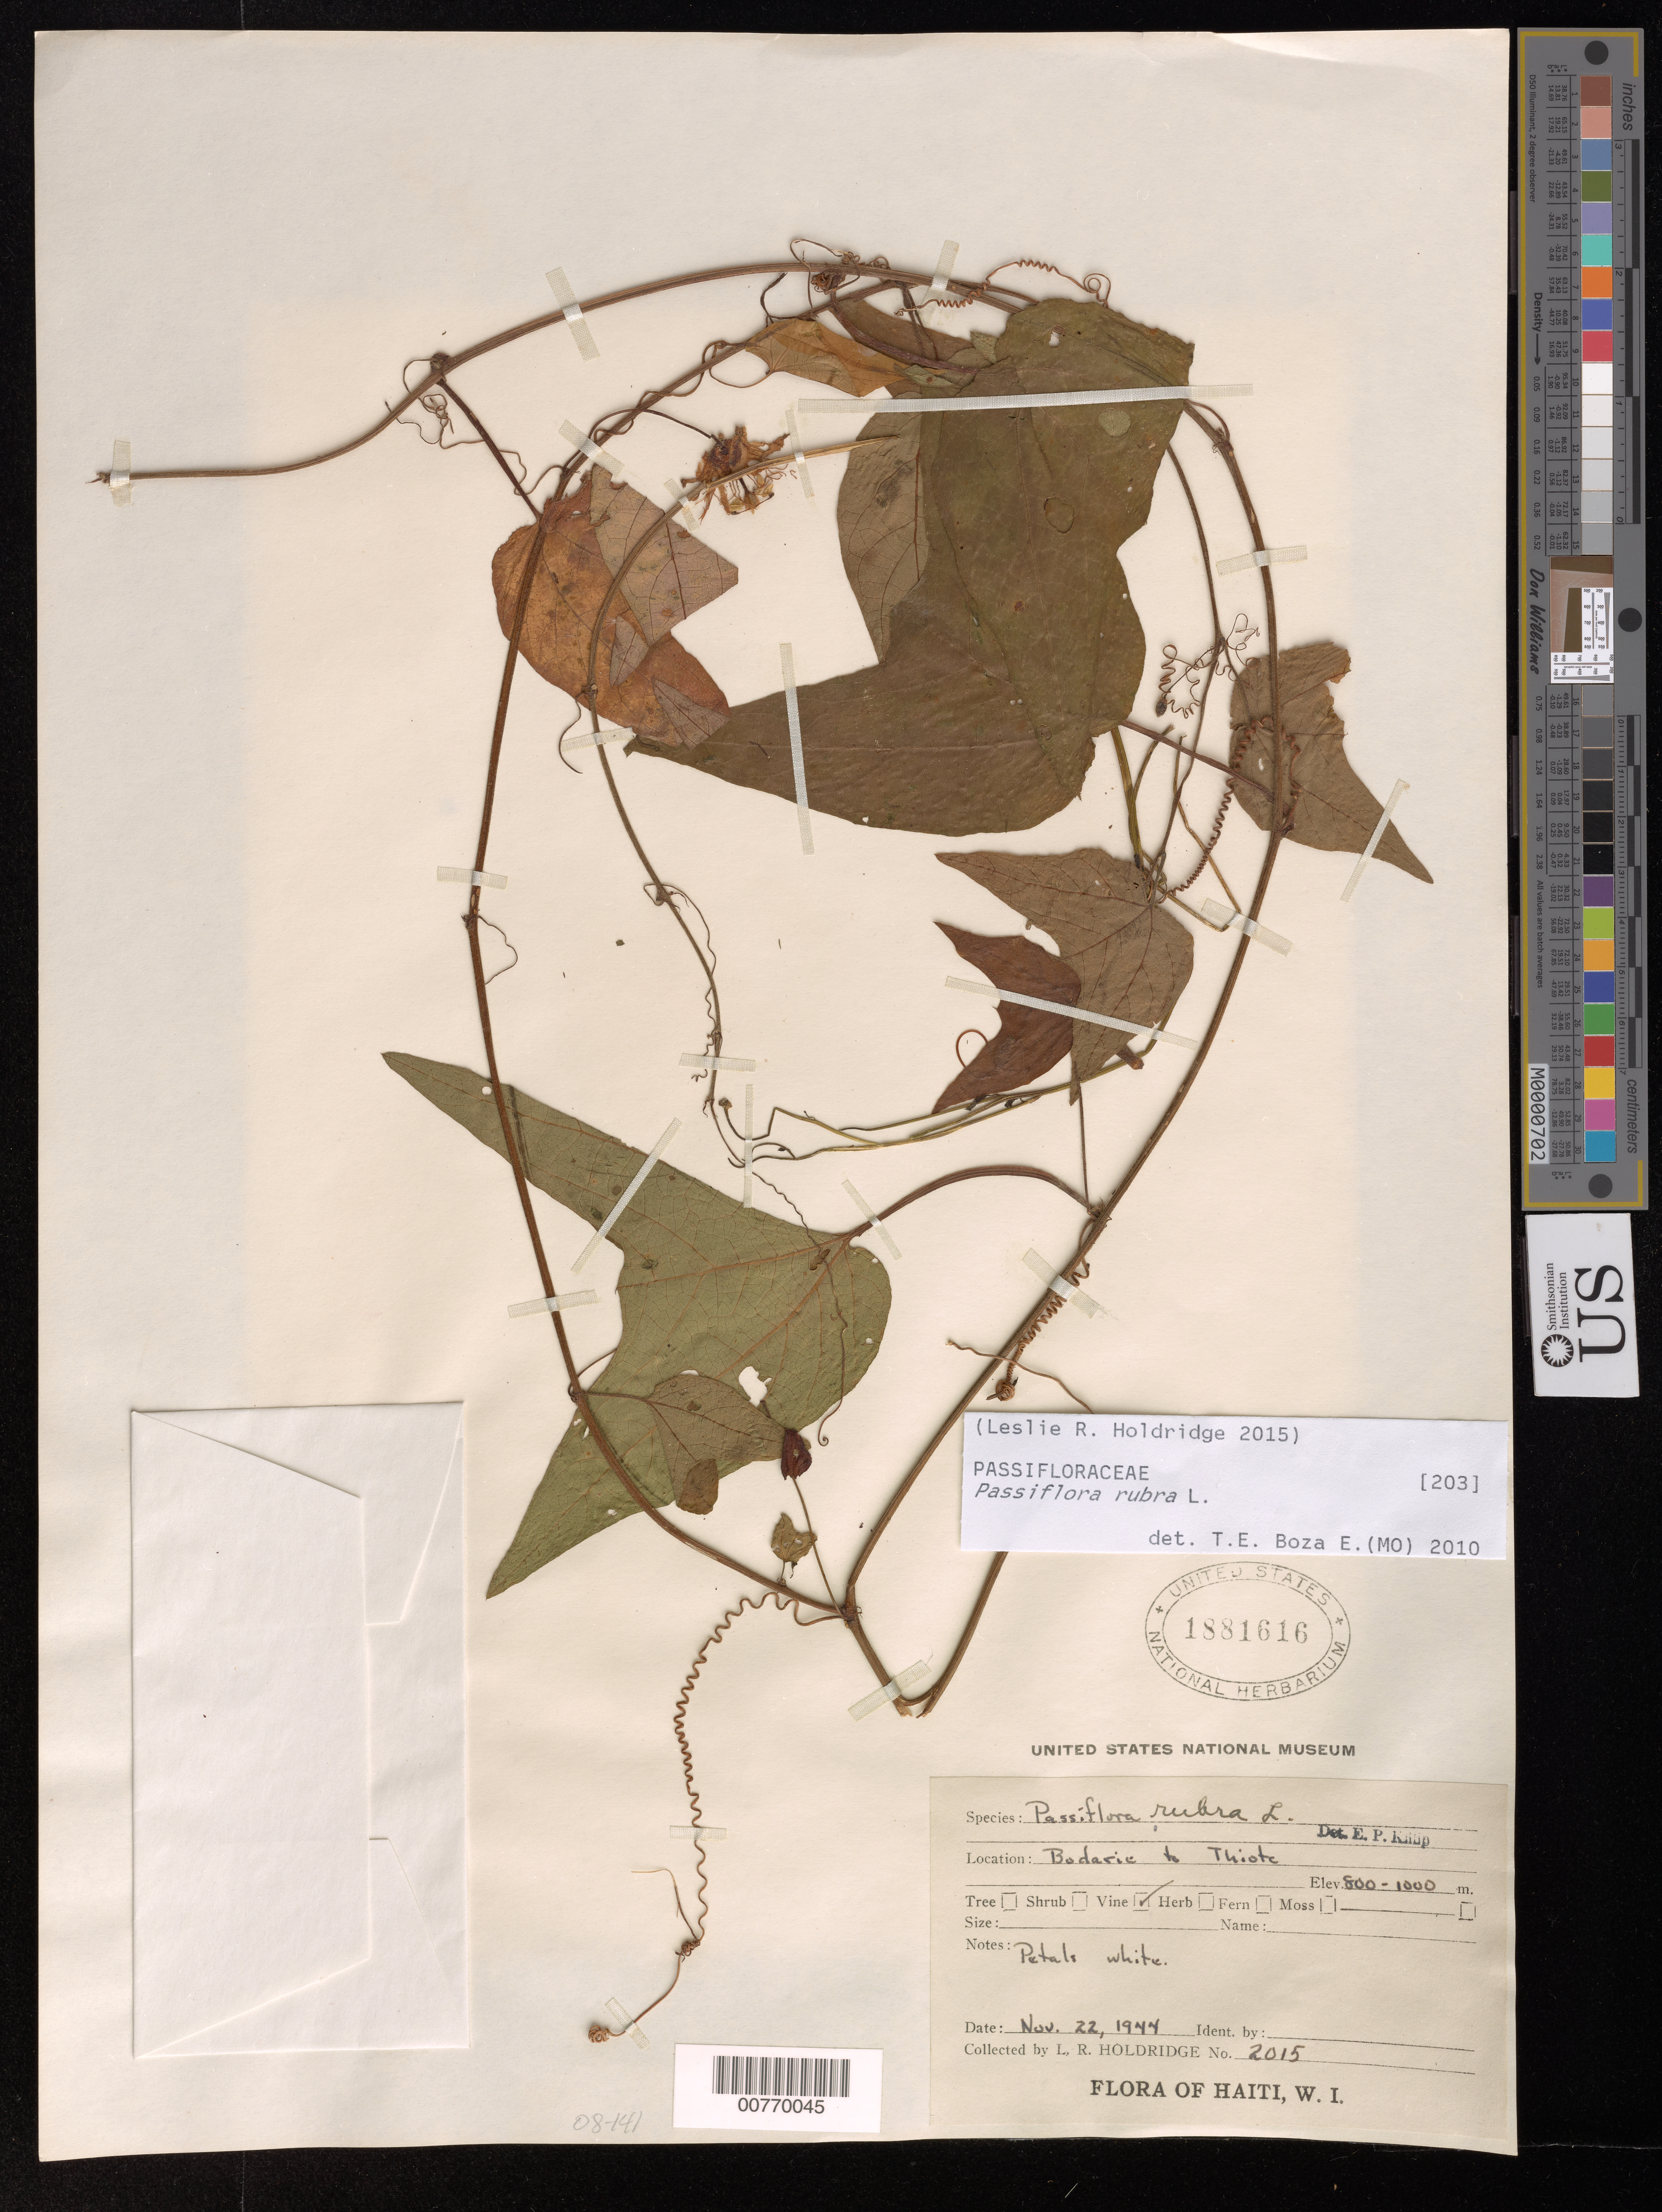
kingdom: Plantae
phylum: Tracheophyta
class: Magnoliopsida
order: Malpighiales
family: Passifloraceae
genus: Passiflora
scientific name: Passiflora rubra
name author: L.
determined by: Boza E., T. E.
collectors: L. Holdridge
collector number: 2015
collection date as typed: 22 Nov 1944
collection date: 1944-11-22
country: Haiti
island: Hispaniola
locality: Bodarie to Thiote.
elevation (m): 800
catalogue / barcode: US 1881616